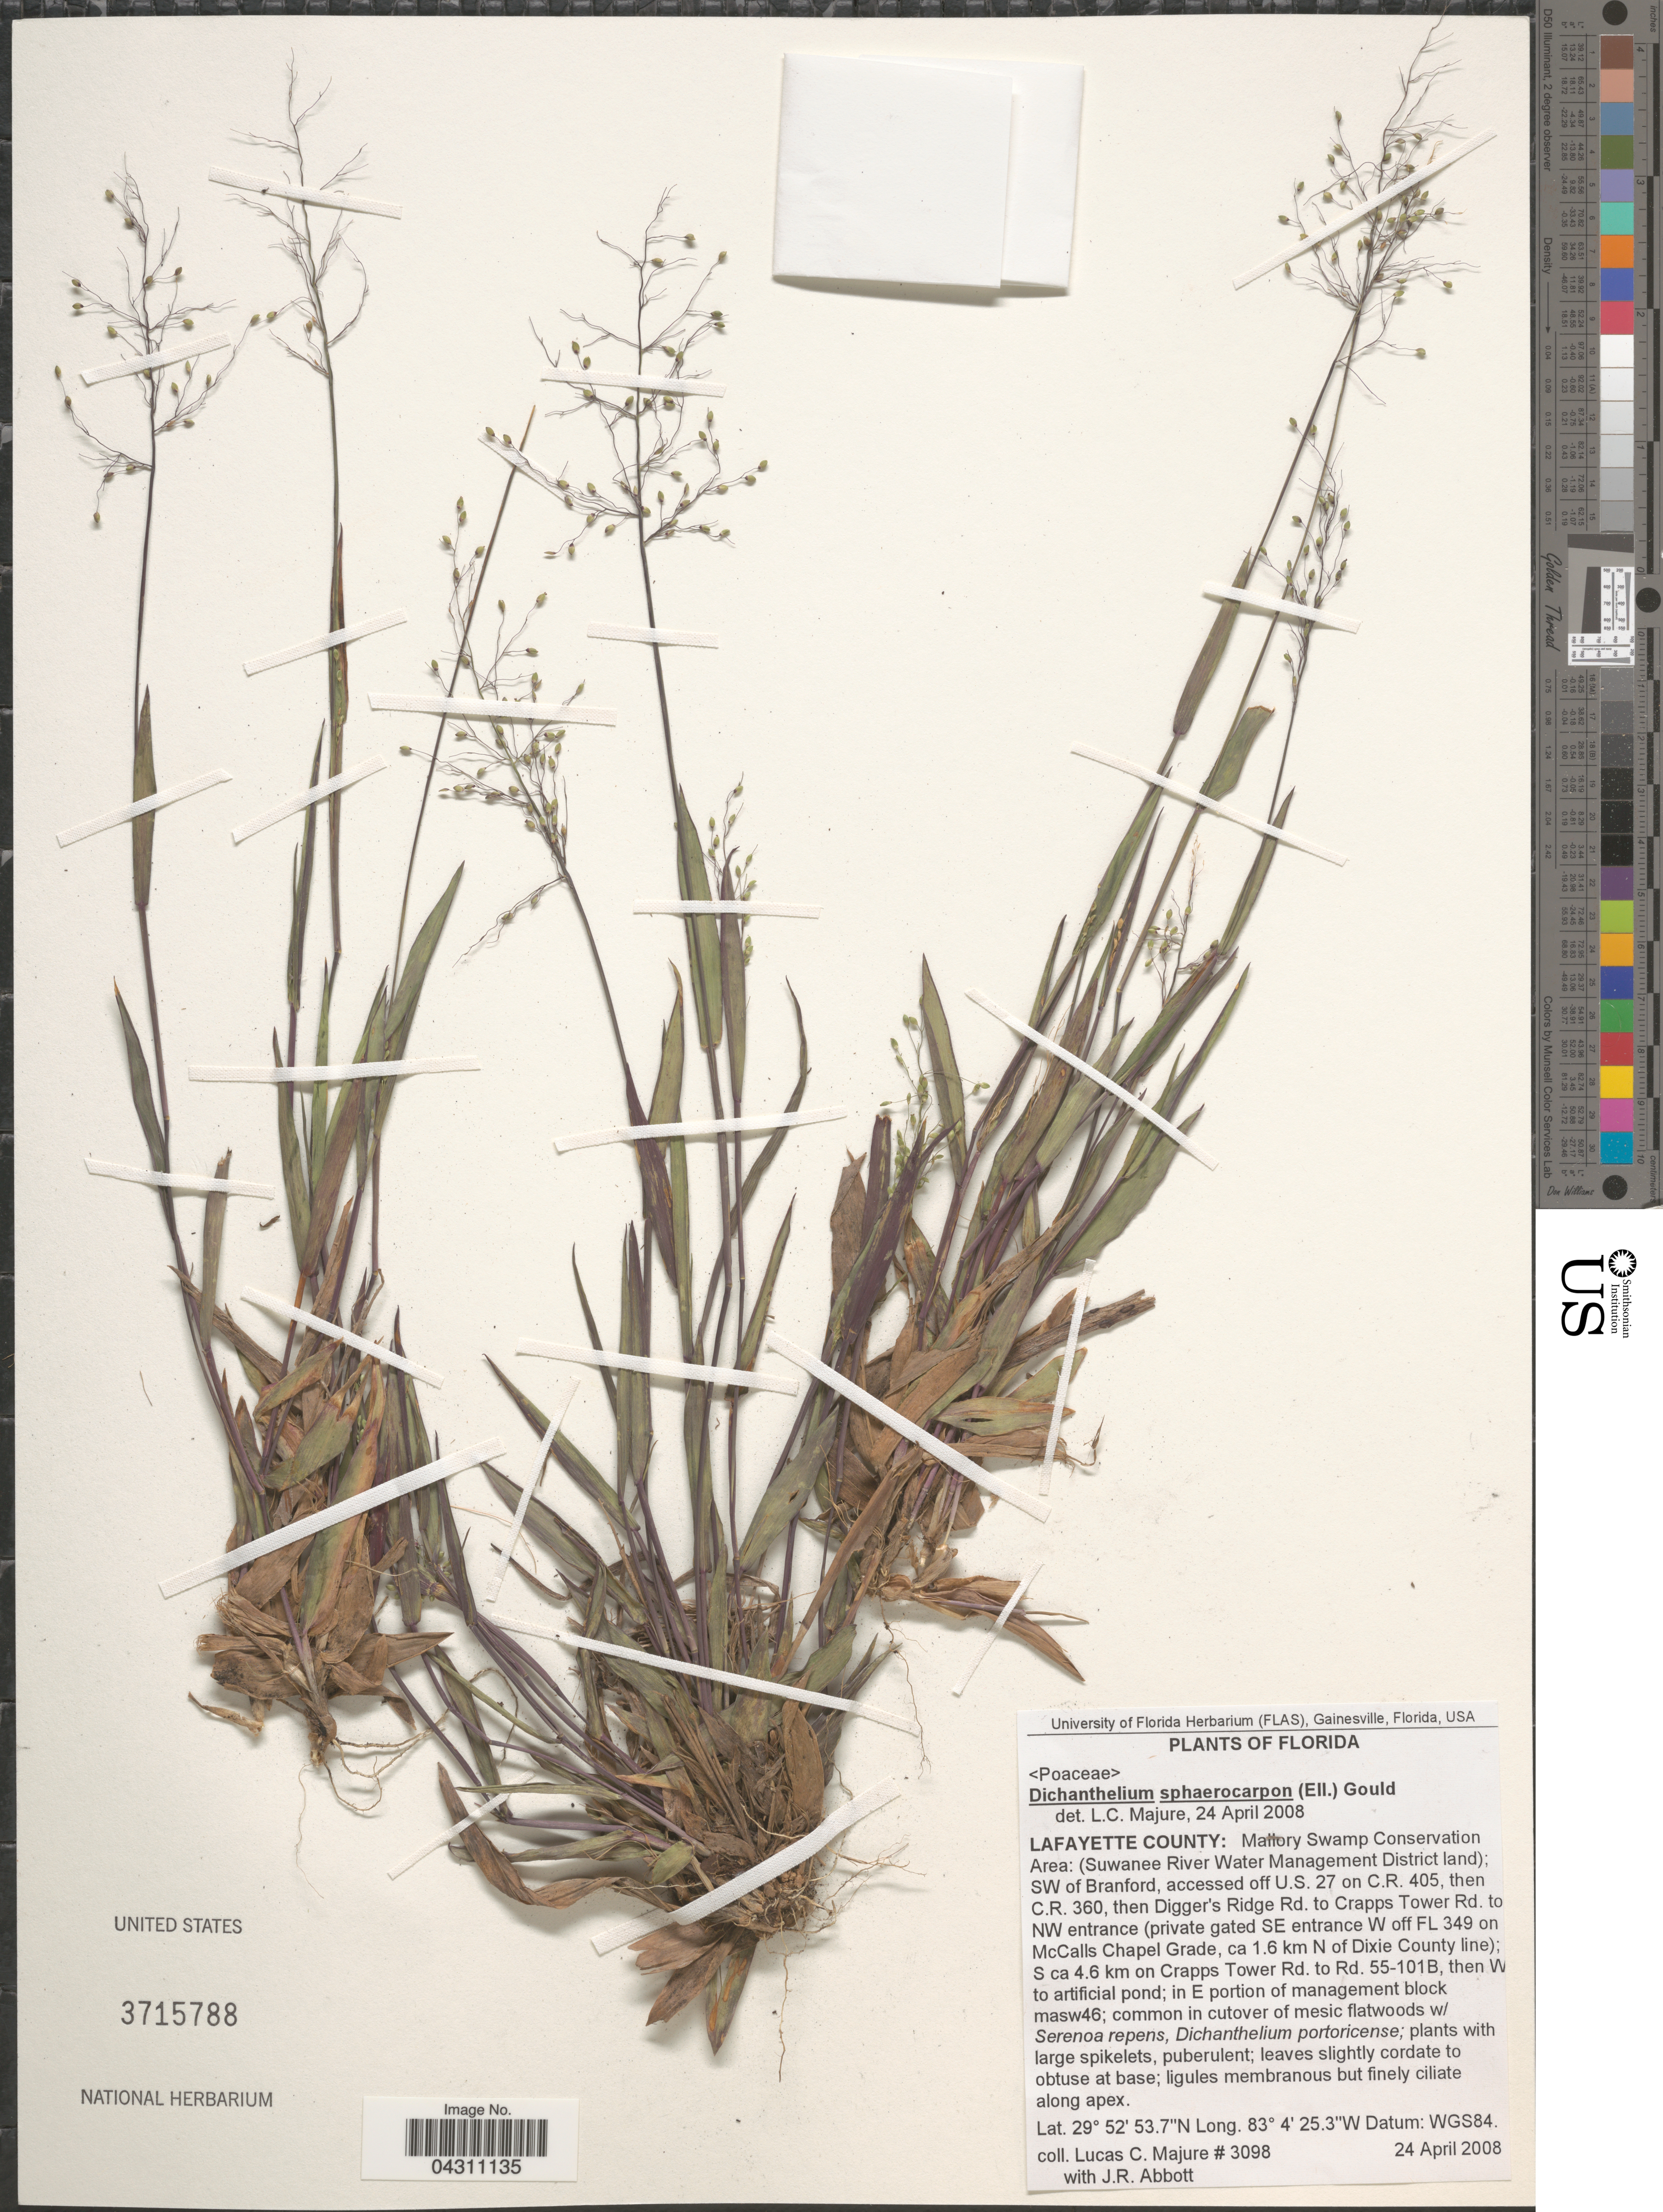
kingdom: Plantae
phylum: Tracheophyta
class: Liliopsida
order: Poales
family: Poaceae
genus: Dichanthelium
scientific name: Dichanthelium sphaerocarpon var. floridanum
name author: (Vasey) Davidse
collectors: L. C. Majure & J. R. Abbott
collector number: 3098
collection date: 2008-04-24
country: United States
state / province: Florida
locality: Lafayette County: Mallory Swamp Conservation Area: (Suwanee River Water Management District land); SW of Branford, accessed off U.S. 27 on C.R. 405, then C.R. 360, then Digger's Ridge Rd. to Crapps Tower Rd. to NW entrance (private gated SE entrance W off FL 349 on McCalls Chapel Grade, ca. 1.6 km N of Dixie County line); S ca 4.6 km on Crapps Tower Rd. to Rd. 55-101B, then W to artificial pond; in E portion of management block masw46; common in cutover of mesic flatwoods. Datum: WGS84.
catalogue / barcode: US 3715788